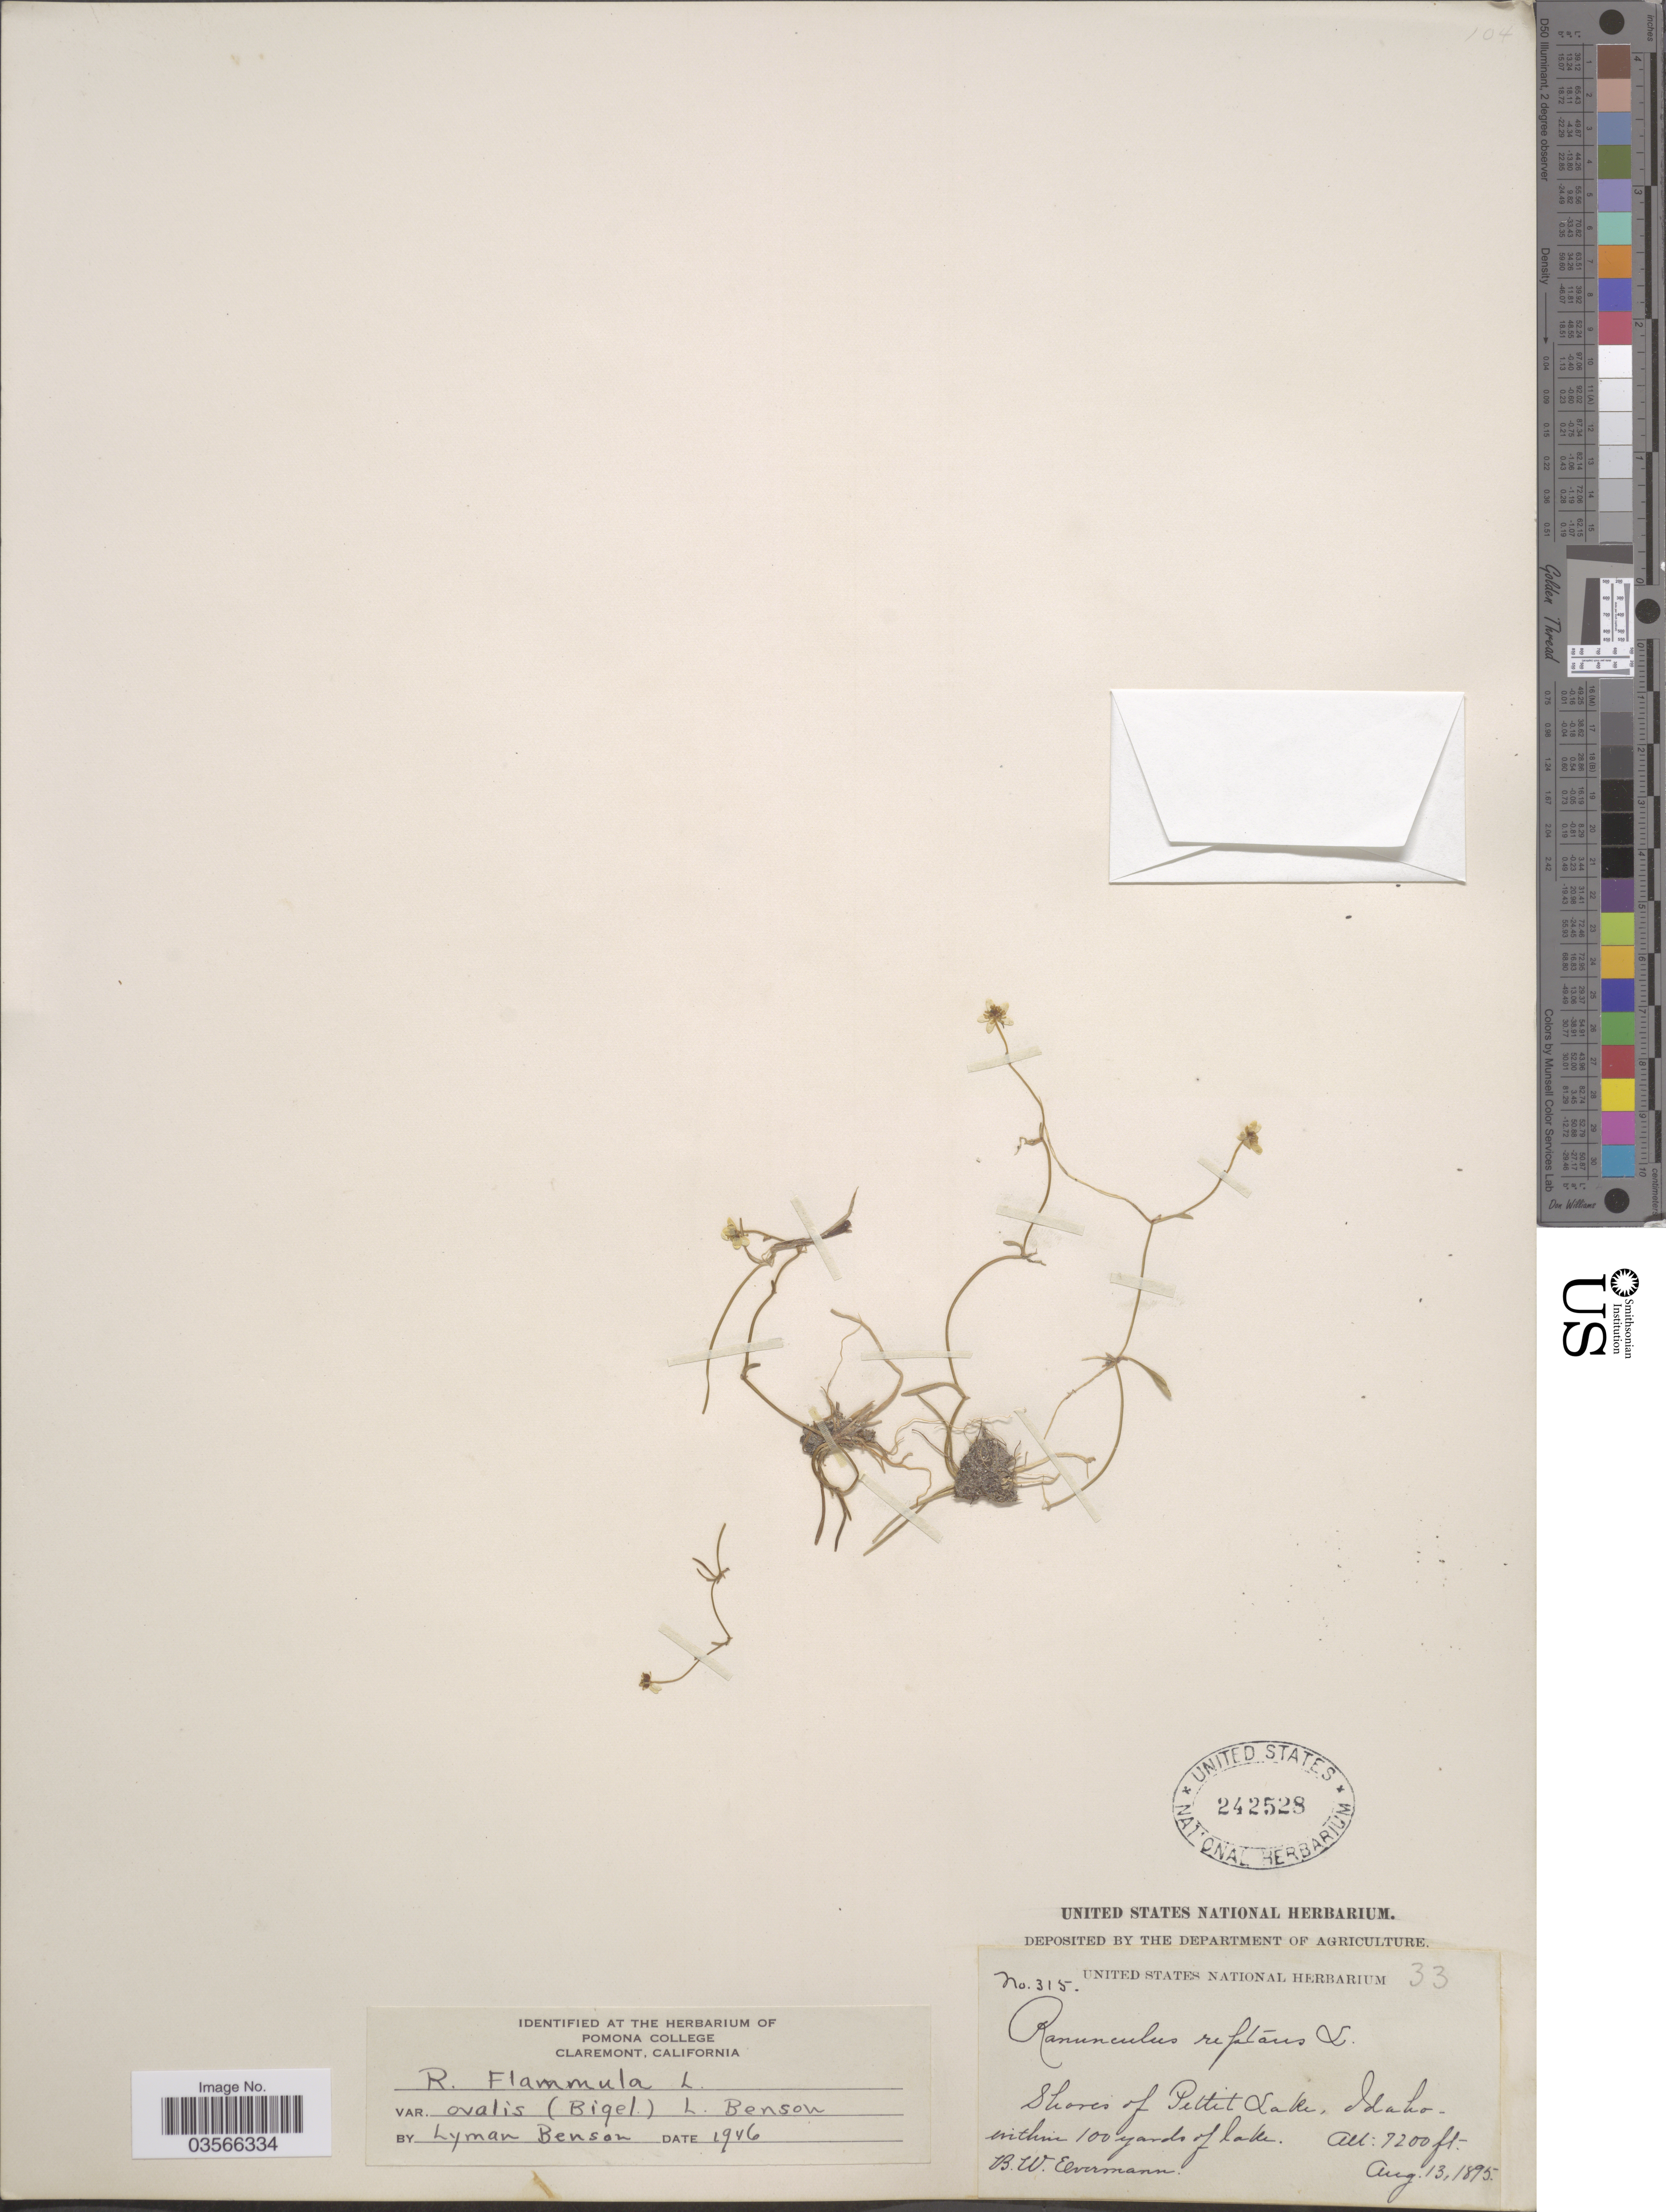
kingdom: Plantae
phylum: Tracheophyta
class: Magnoliopsida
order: Ranunculales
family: Ranunculaceae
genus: Ranunculus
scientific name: Ranunculus flammula var. ovalis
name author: (J.M. Bigelow) L.D. Benson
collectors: B. W. Evermann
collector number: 315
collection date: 1895-08-13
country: United States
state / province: Idaho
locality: Shores of Pettit Lake, within 100 yards of lake.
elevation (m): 2195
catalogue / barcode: US 242528